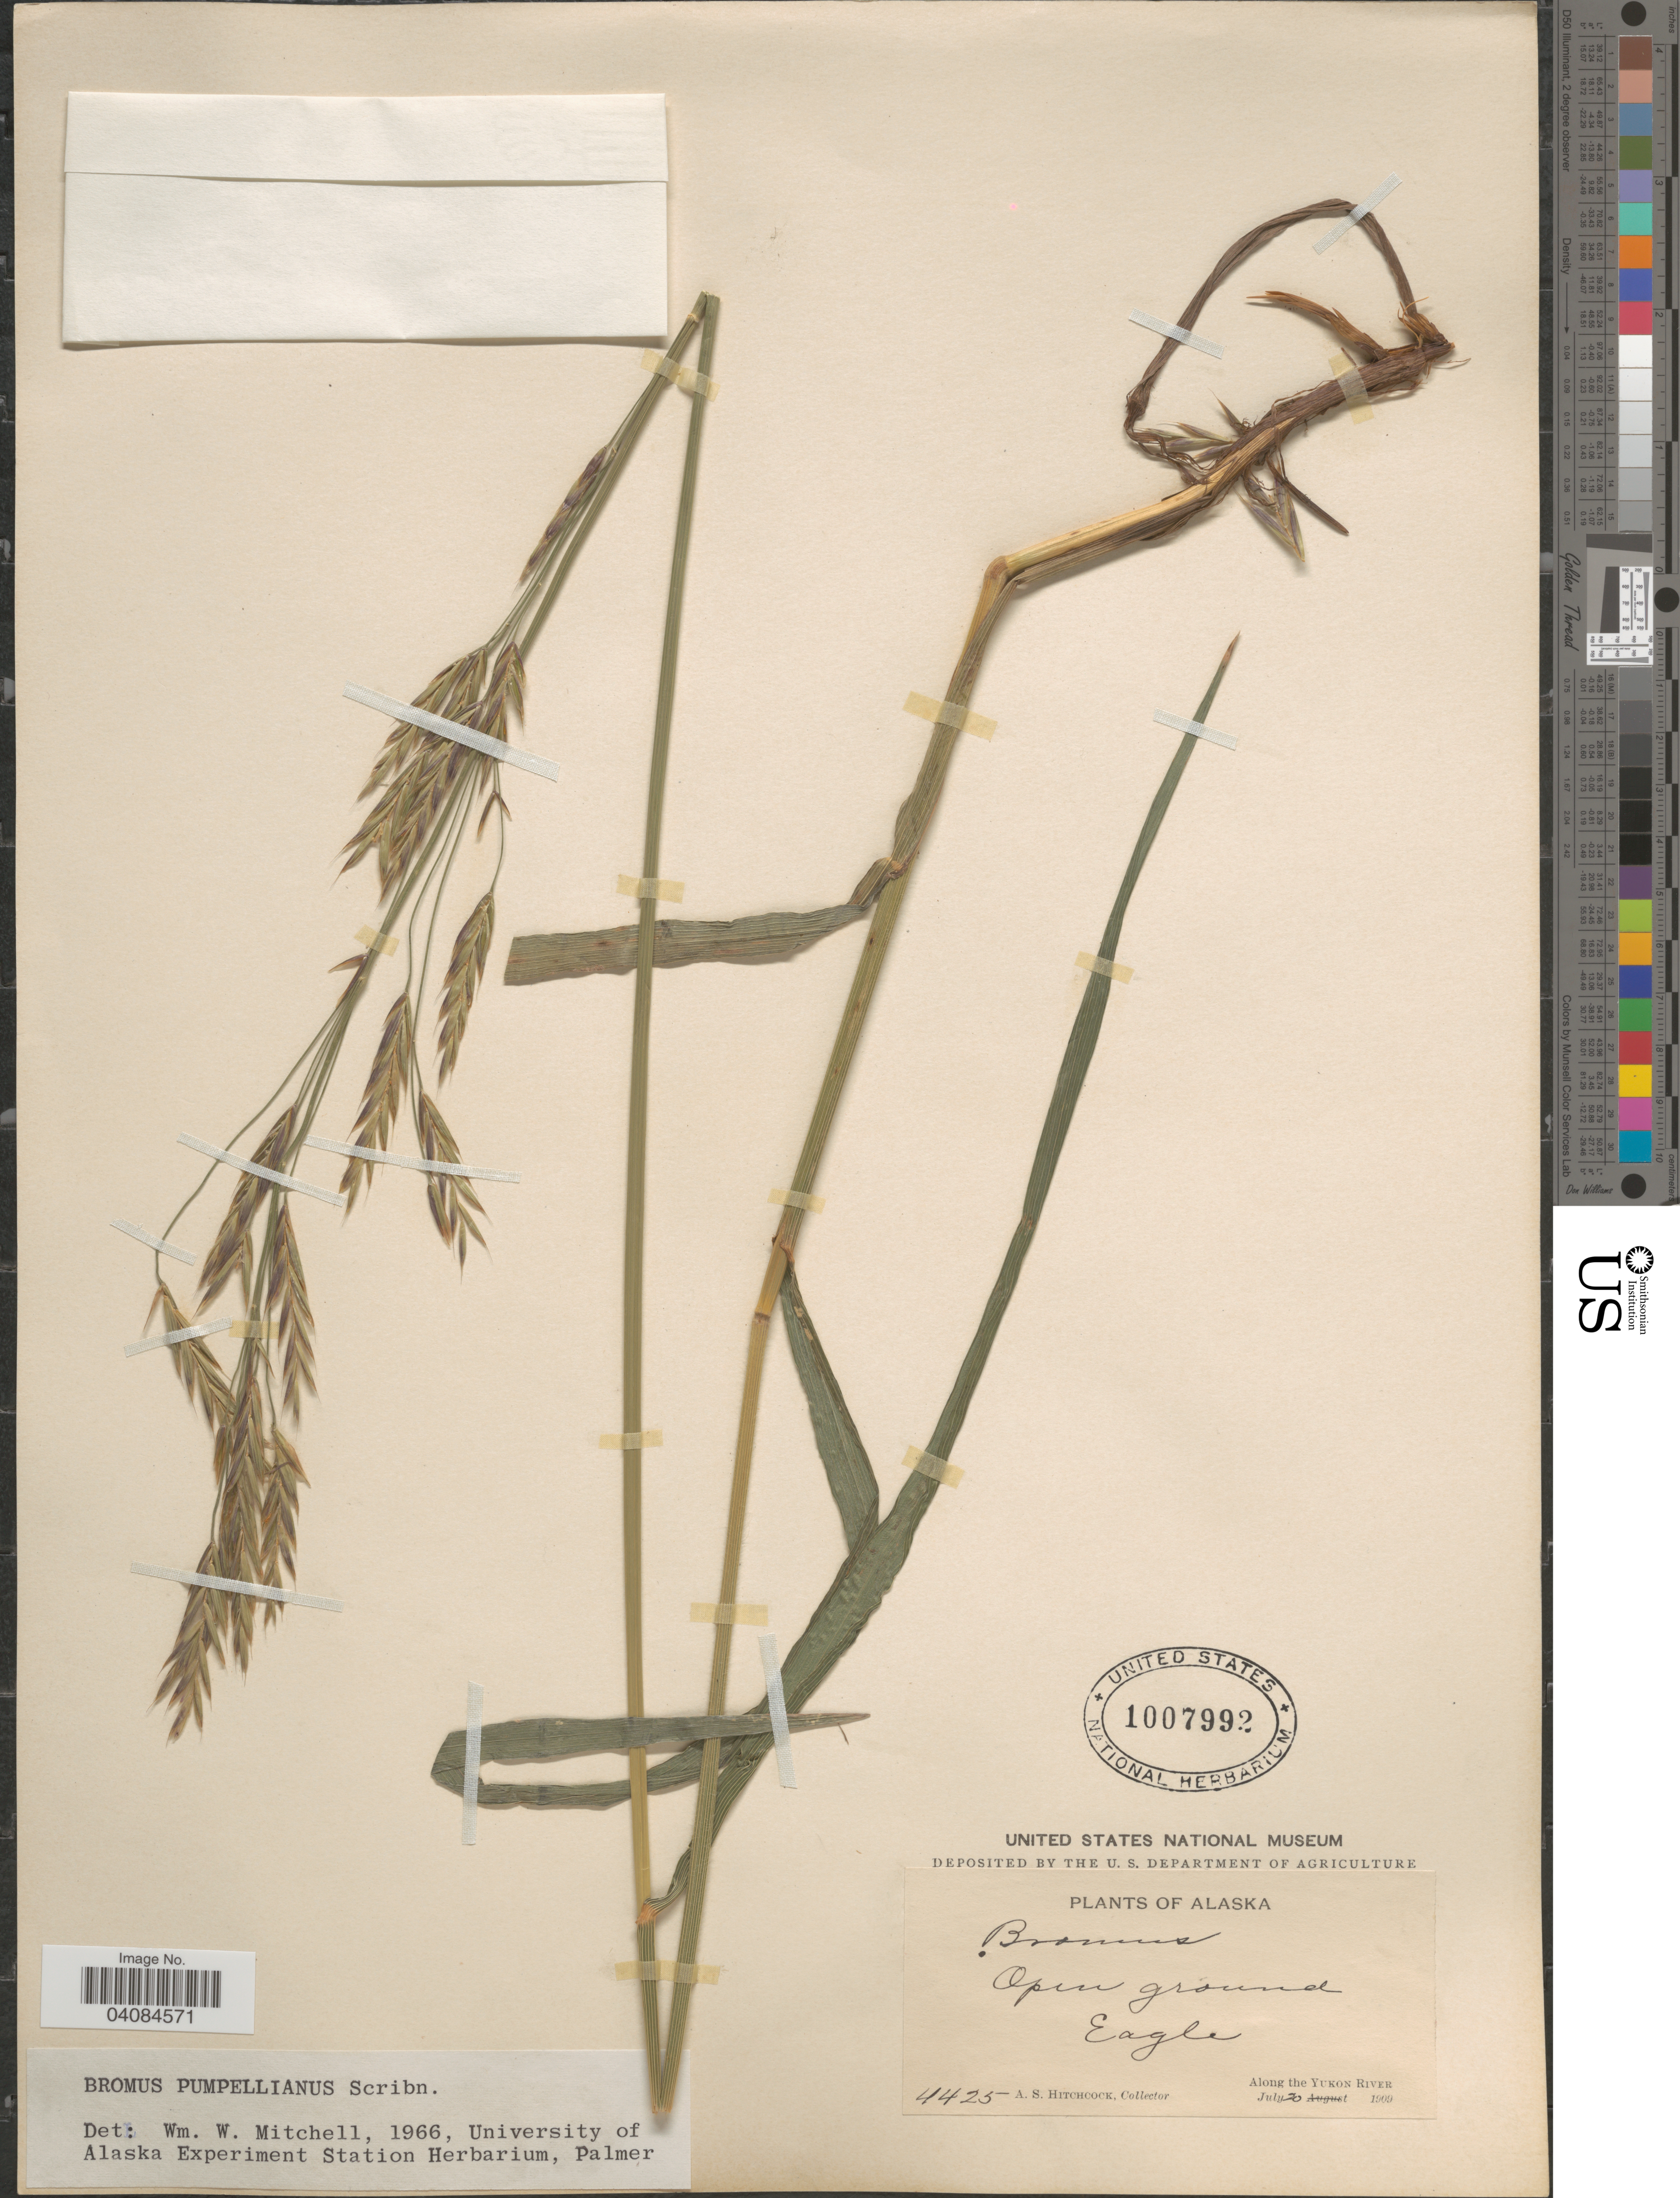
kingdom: Plantae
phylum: Tracheophyta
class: Liliopsida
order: Poales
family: Poaceae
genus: Bromus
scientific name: Bromus pumpellianus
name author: Scribn.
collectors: A. S. Hitchcock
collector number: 4425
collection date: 1909-07-20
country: United States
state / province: Alaska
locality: Eagle. Along the Yukon River.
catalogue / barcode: US 1007992